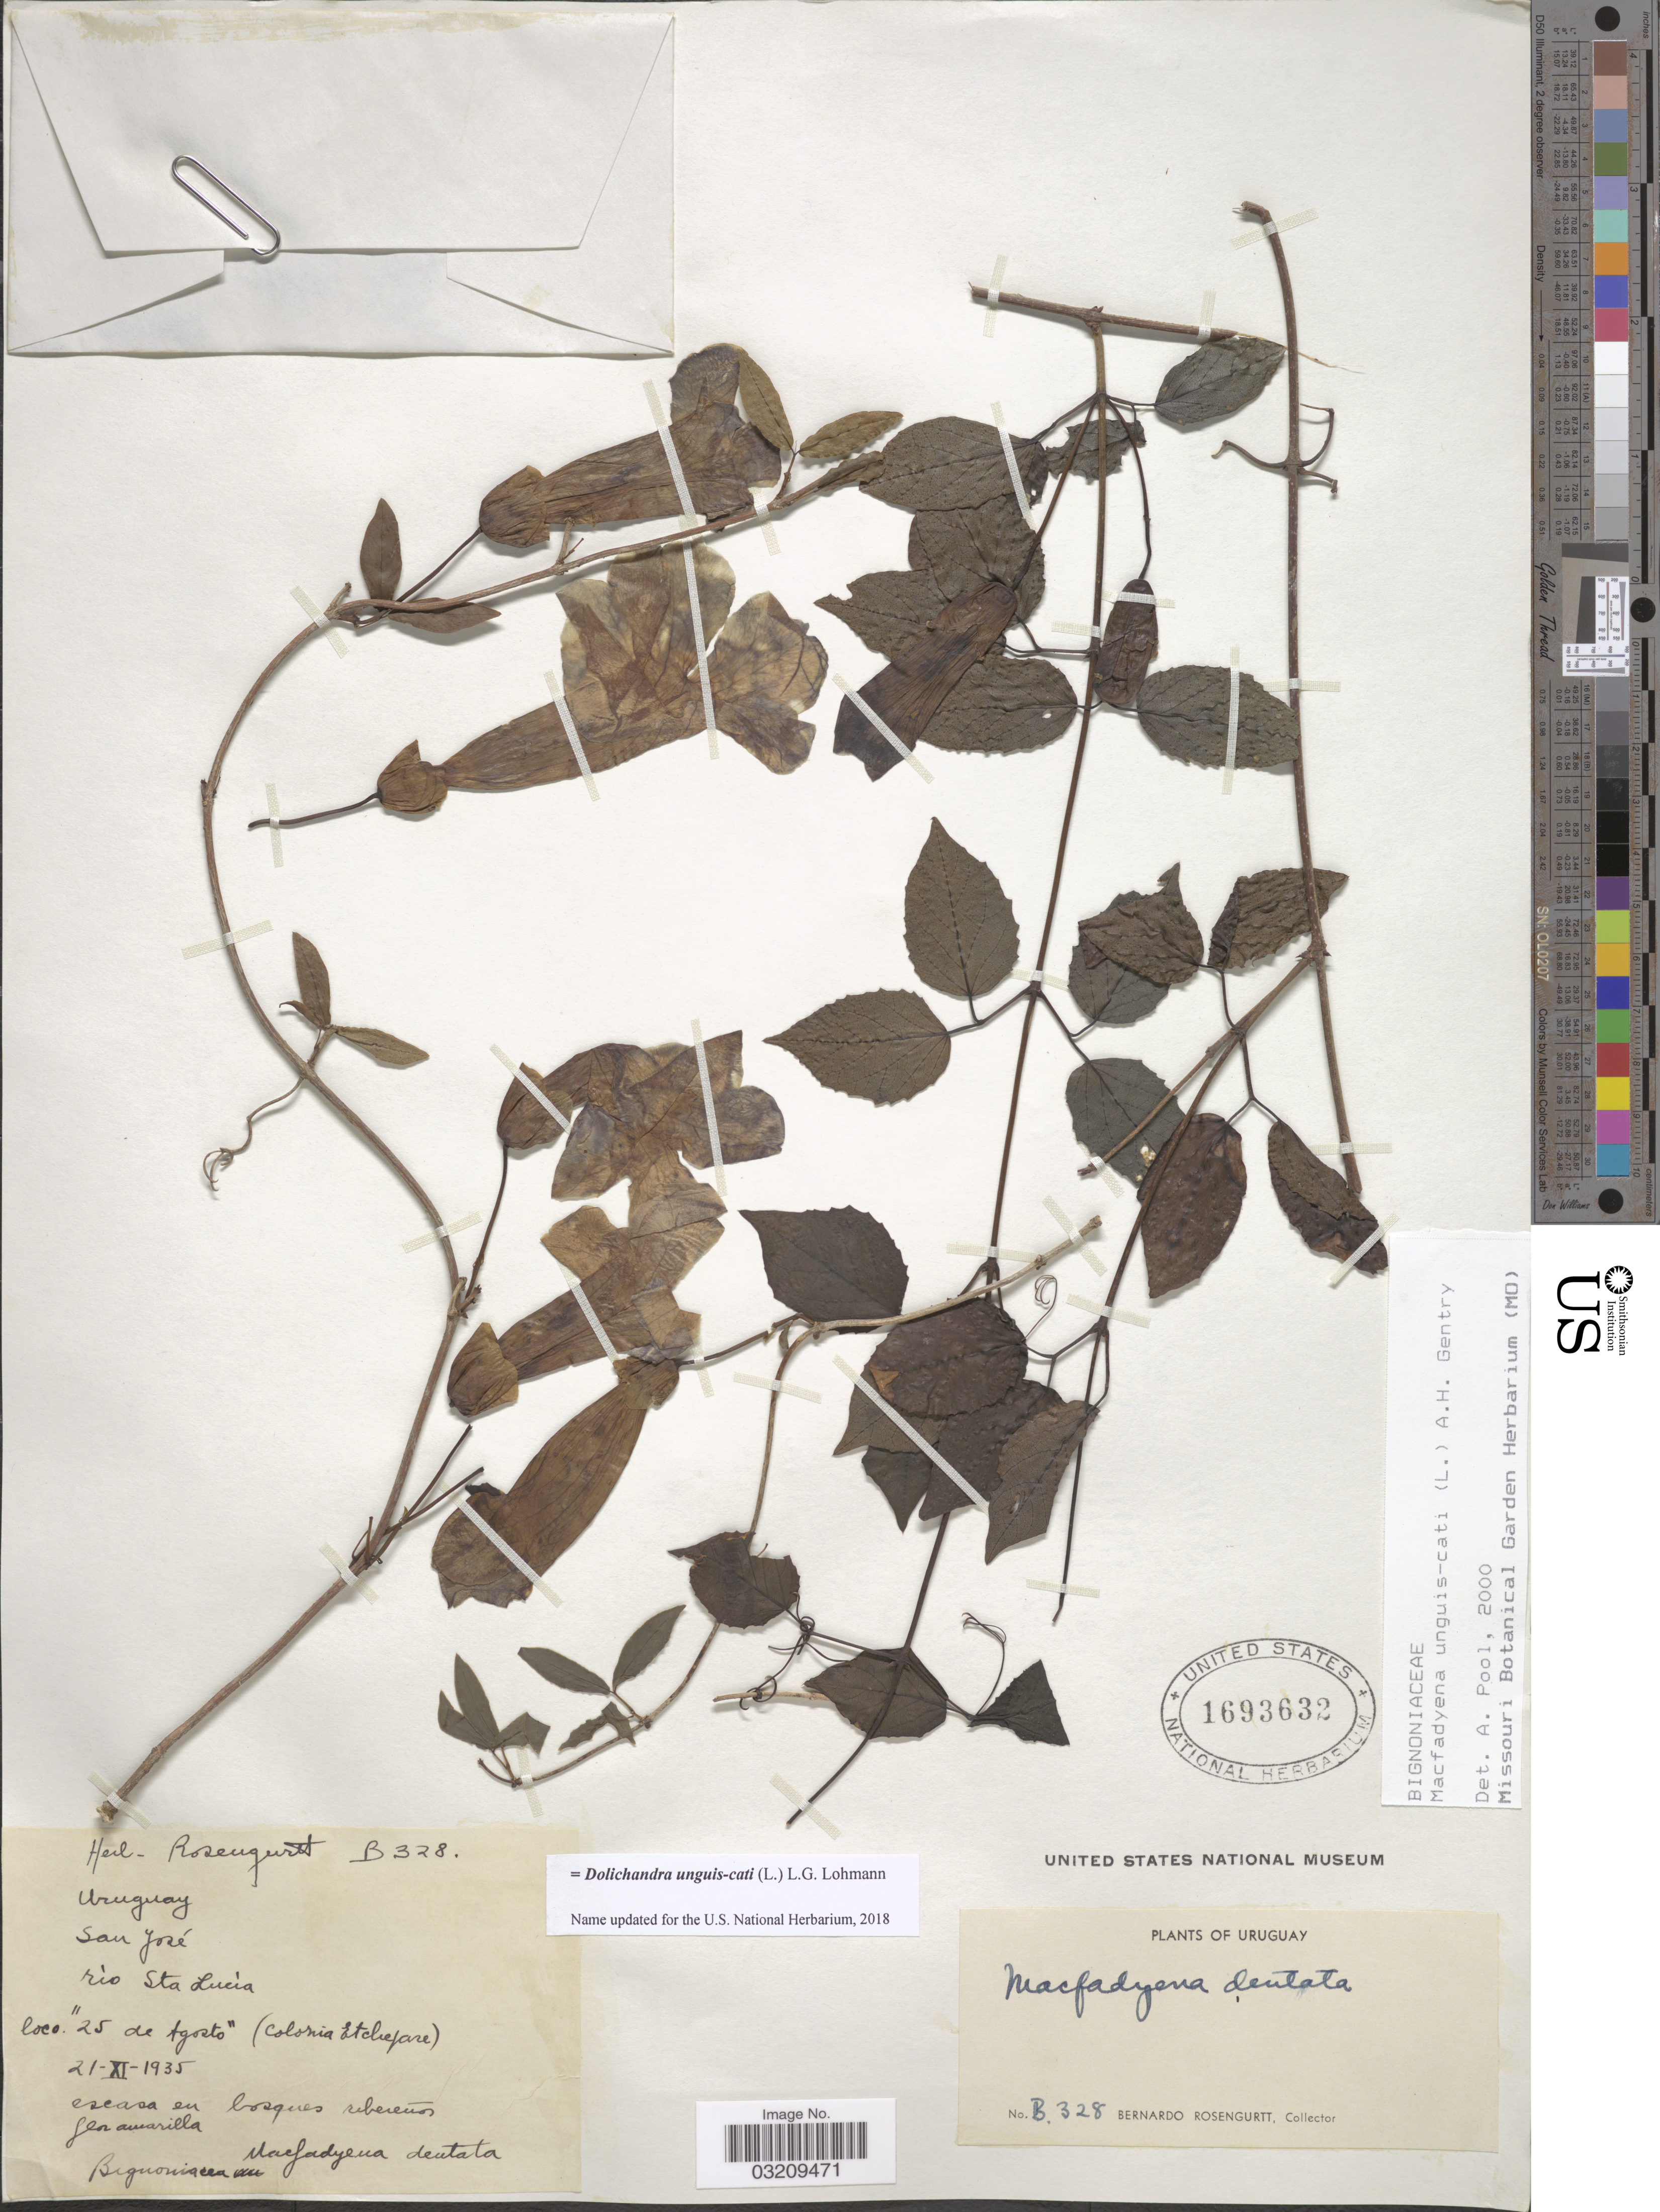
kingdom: Plantae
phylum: Tracheophyta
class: Magnoliopsida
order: Lamiales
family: Bignoniaceae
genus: Dolichandra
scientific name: Dolichandra unguis-cati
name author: (L.) L.G. Lohmann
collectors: B. Rosengurtt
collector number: B328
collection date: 1935-11-21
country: Uruguay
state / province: San Jose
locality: Río Sta Lucía.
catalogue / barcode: US 1693632